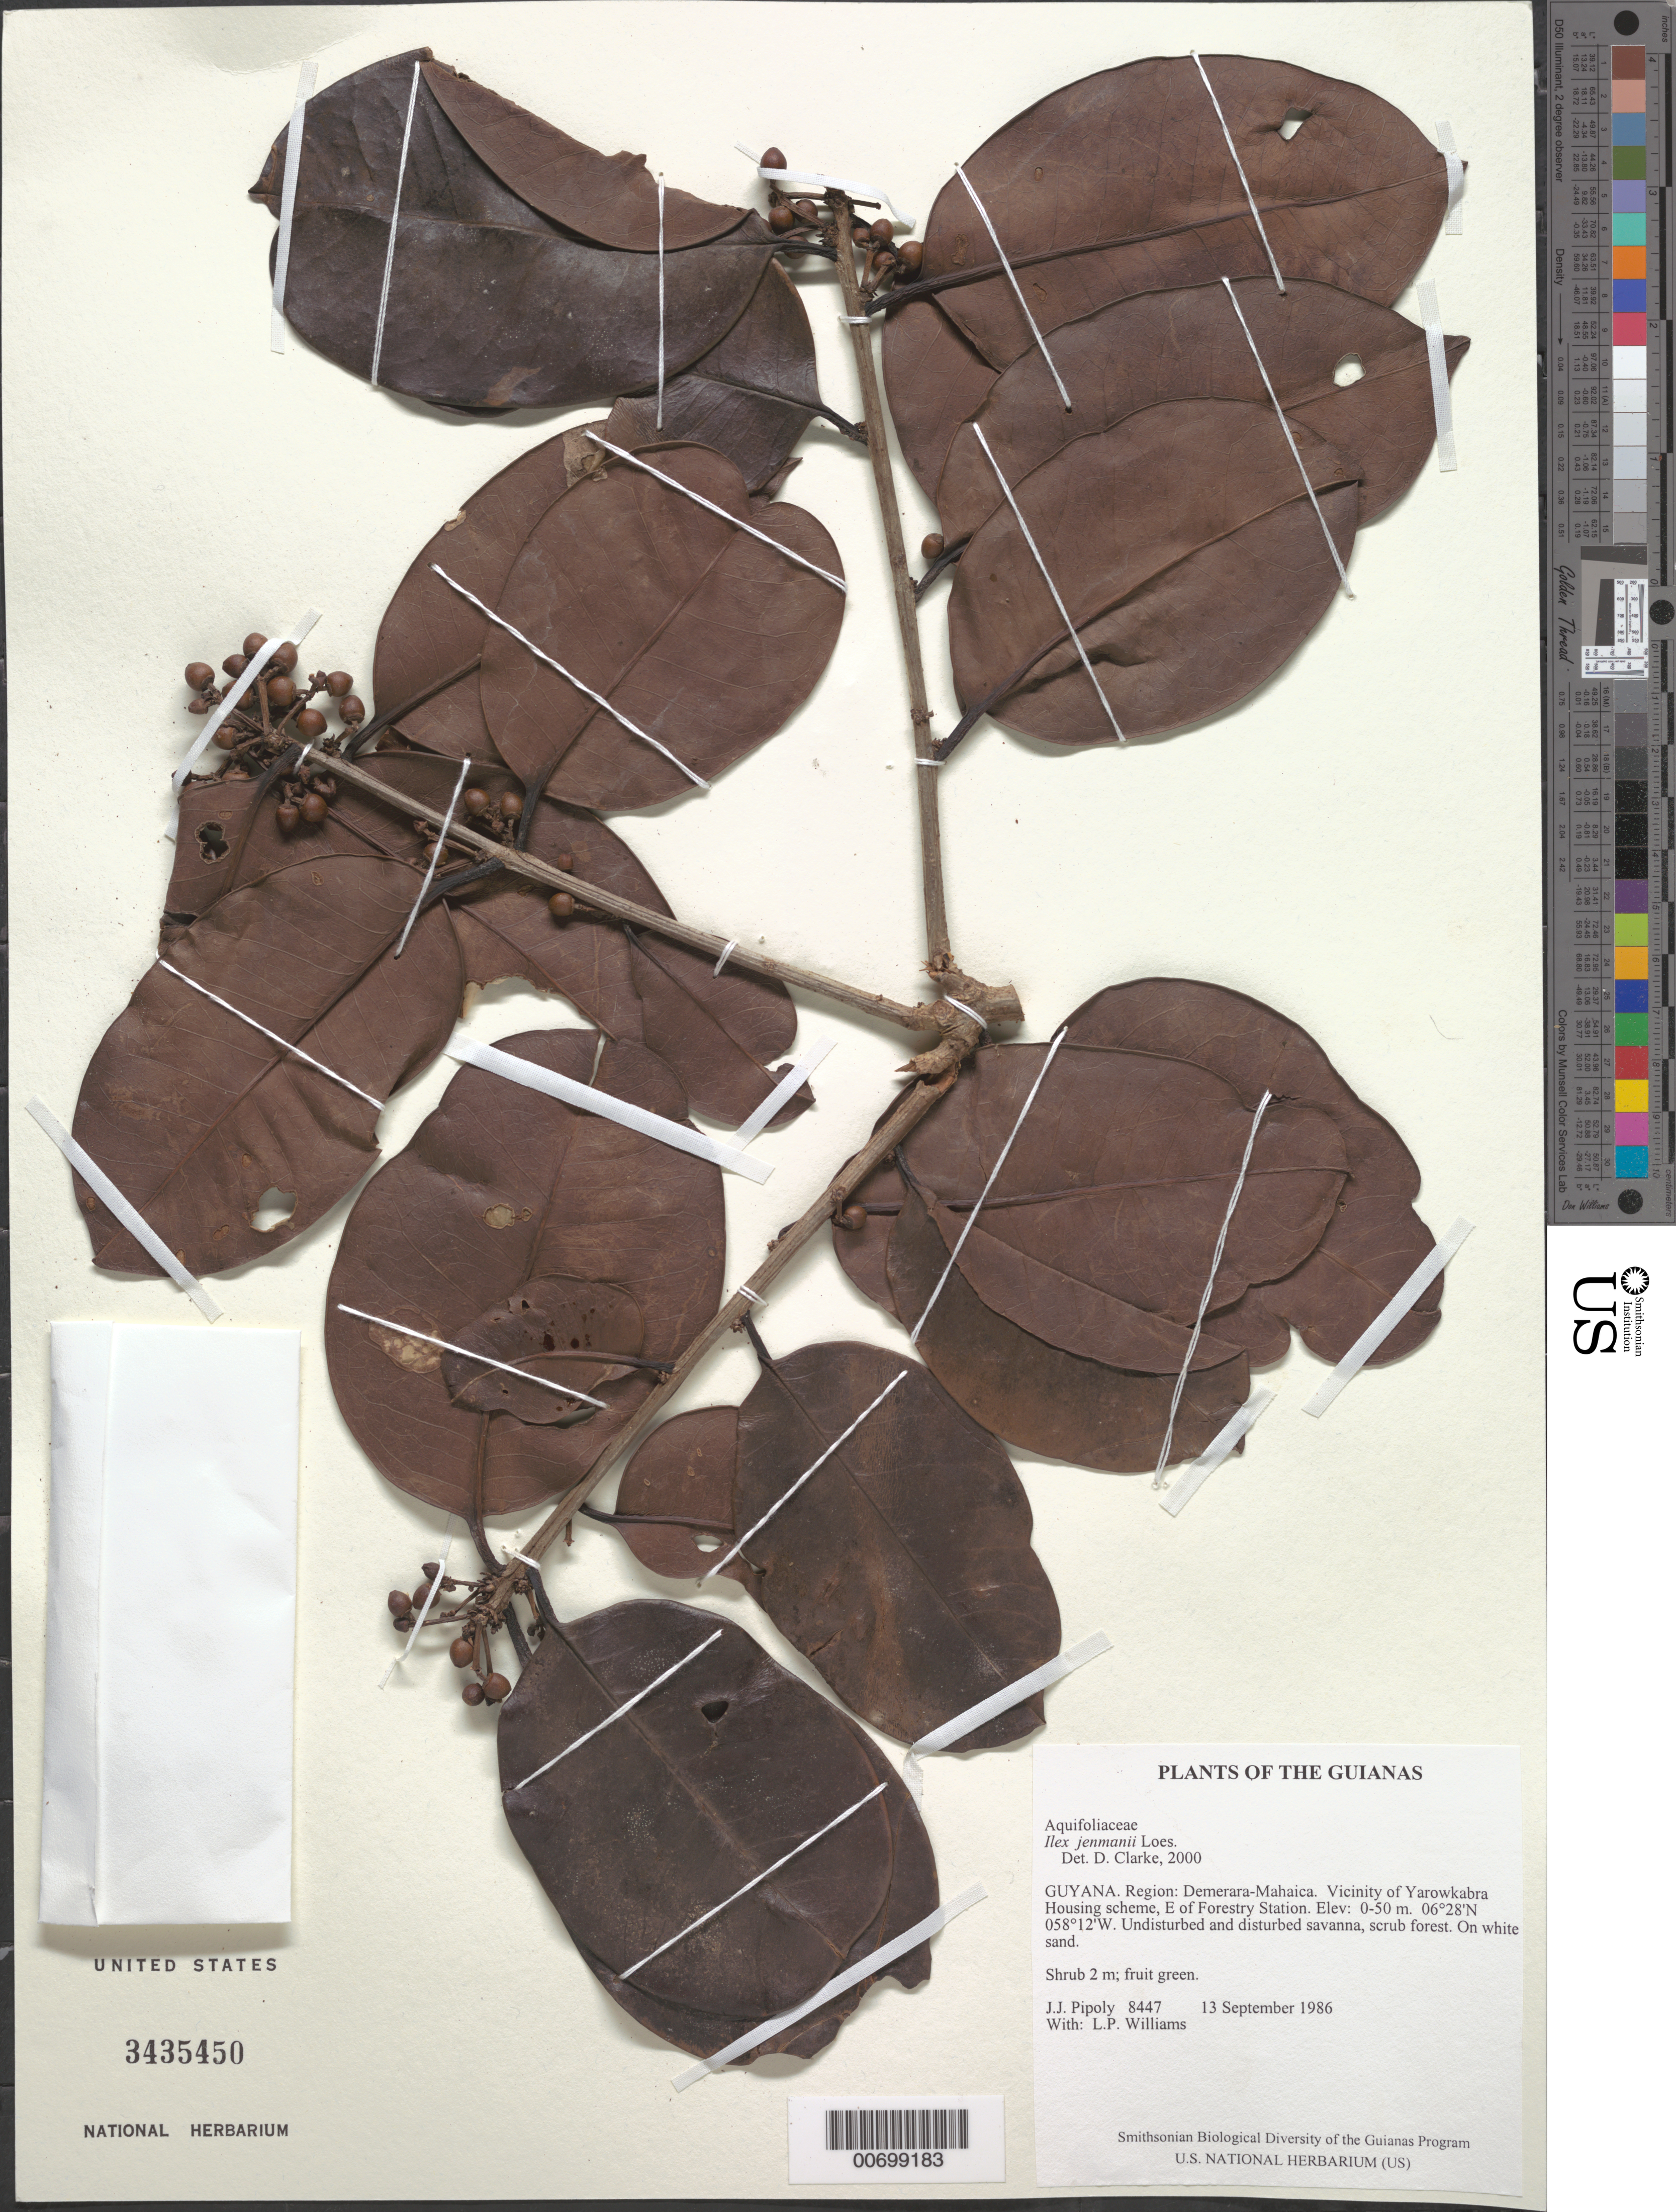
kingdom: Plantae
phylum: Tracheophyta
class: Magnoliopsida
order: Aquifoliales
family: Aquifoliaceae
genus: Ilex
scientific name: Ilex daphnogenea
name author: Reissek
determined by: Barriera, Gabrielle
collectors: J. J. Pipoly & L. P. Williams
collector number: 8447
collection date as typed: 13 September 1986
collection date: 1986-09-13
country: Guyana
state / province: Demerara-Mahaica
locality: Vicinity of Yarowkabra Housing scheme, E of Forestry Station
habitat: Undisturbed and disturbed savanna, scrub forest. On white sand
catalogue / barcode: US 3435450